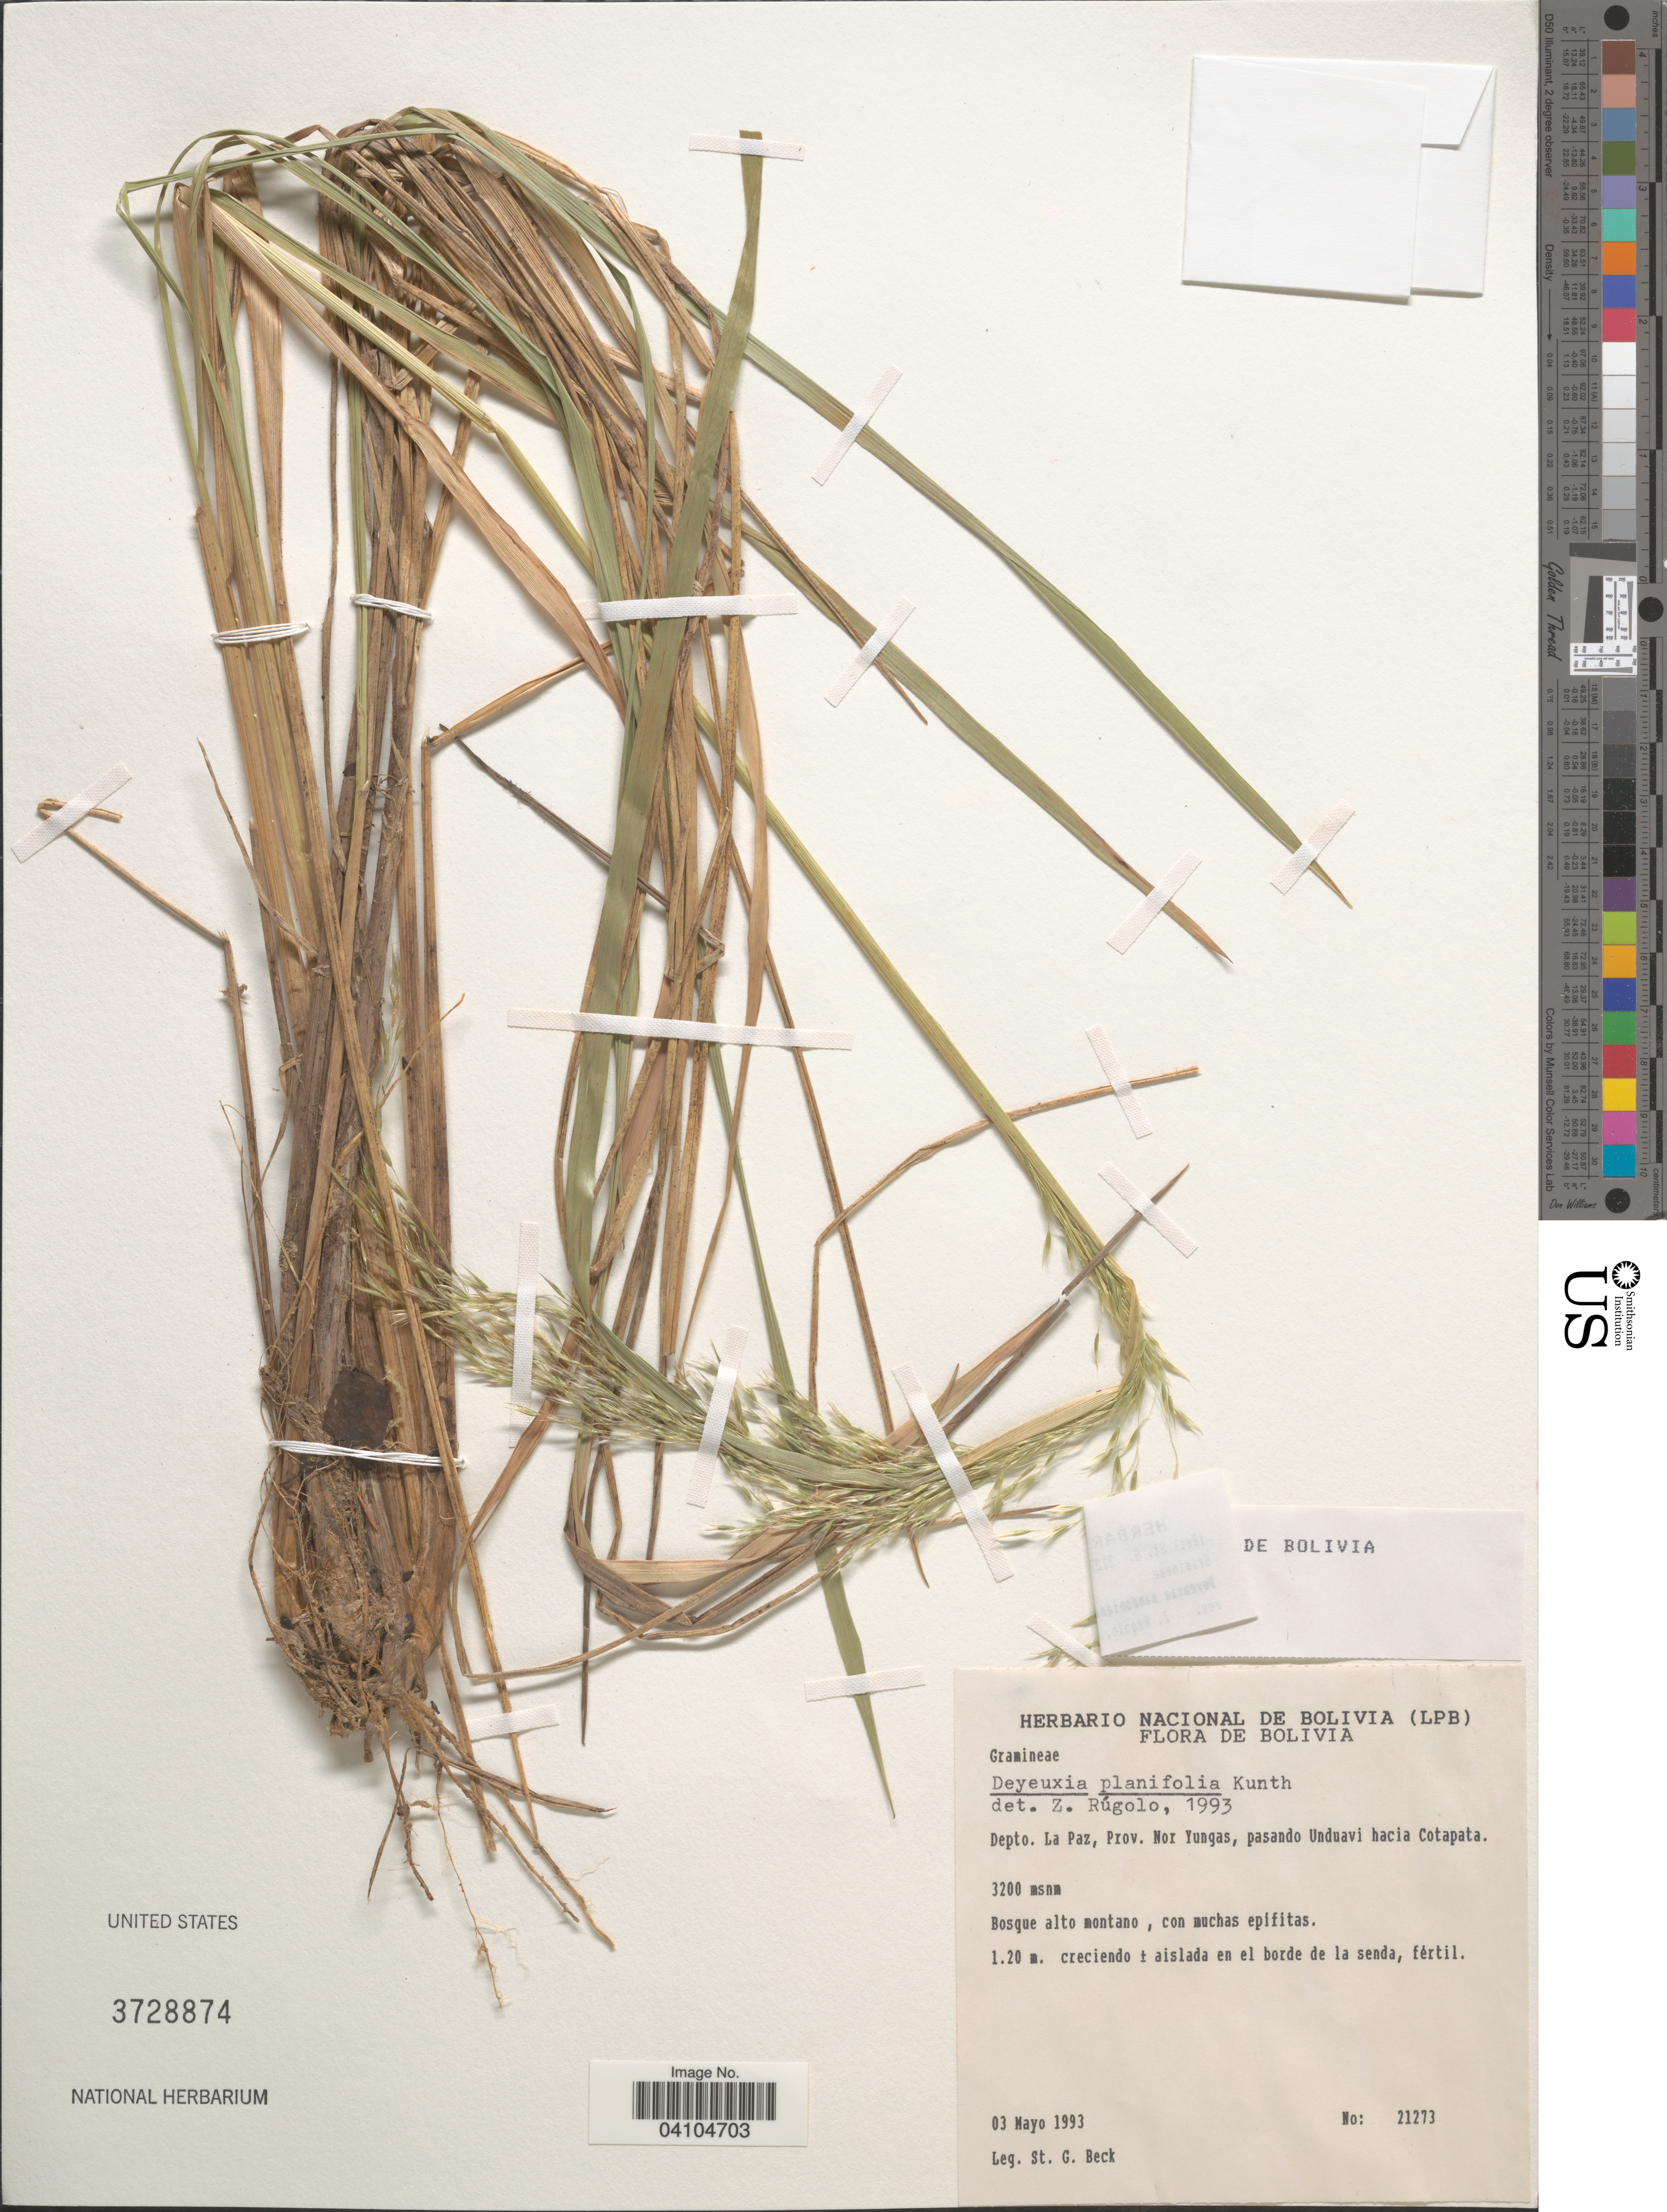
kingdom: Plantae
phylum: Tracheophyta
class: Liliopsida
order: Poales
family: Poaceae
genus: Peyritschia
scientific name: Peyritschia planifolia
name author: (Kunth) P.M. Peterson et al.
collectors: S. G. Beck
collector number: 21273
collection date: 1993-05-03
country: Bolivia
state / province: La Paz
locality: Depto. La Paz, Prov. Nor Yungas, pasando Unduavi hacia Cotapata.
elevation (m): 3200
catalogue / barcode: US 3728874